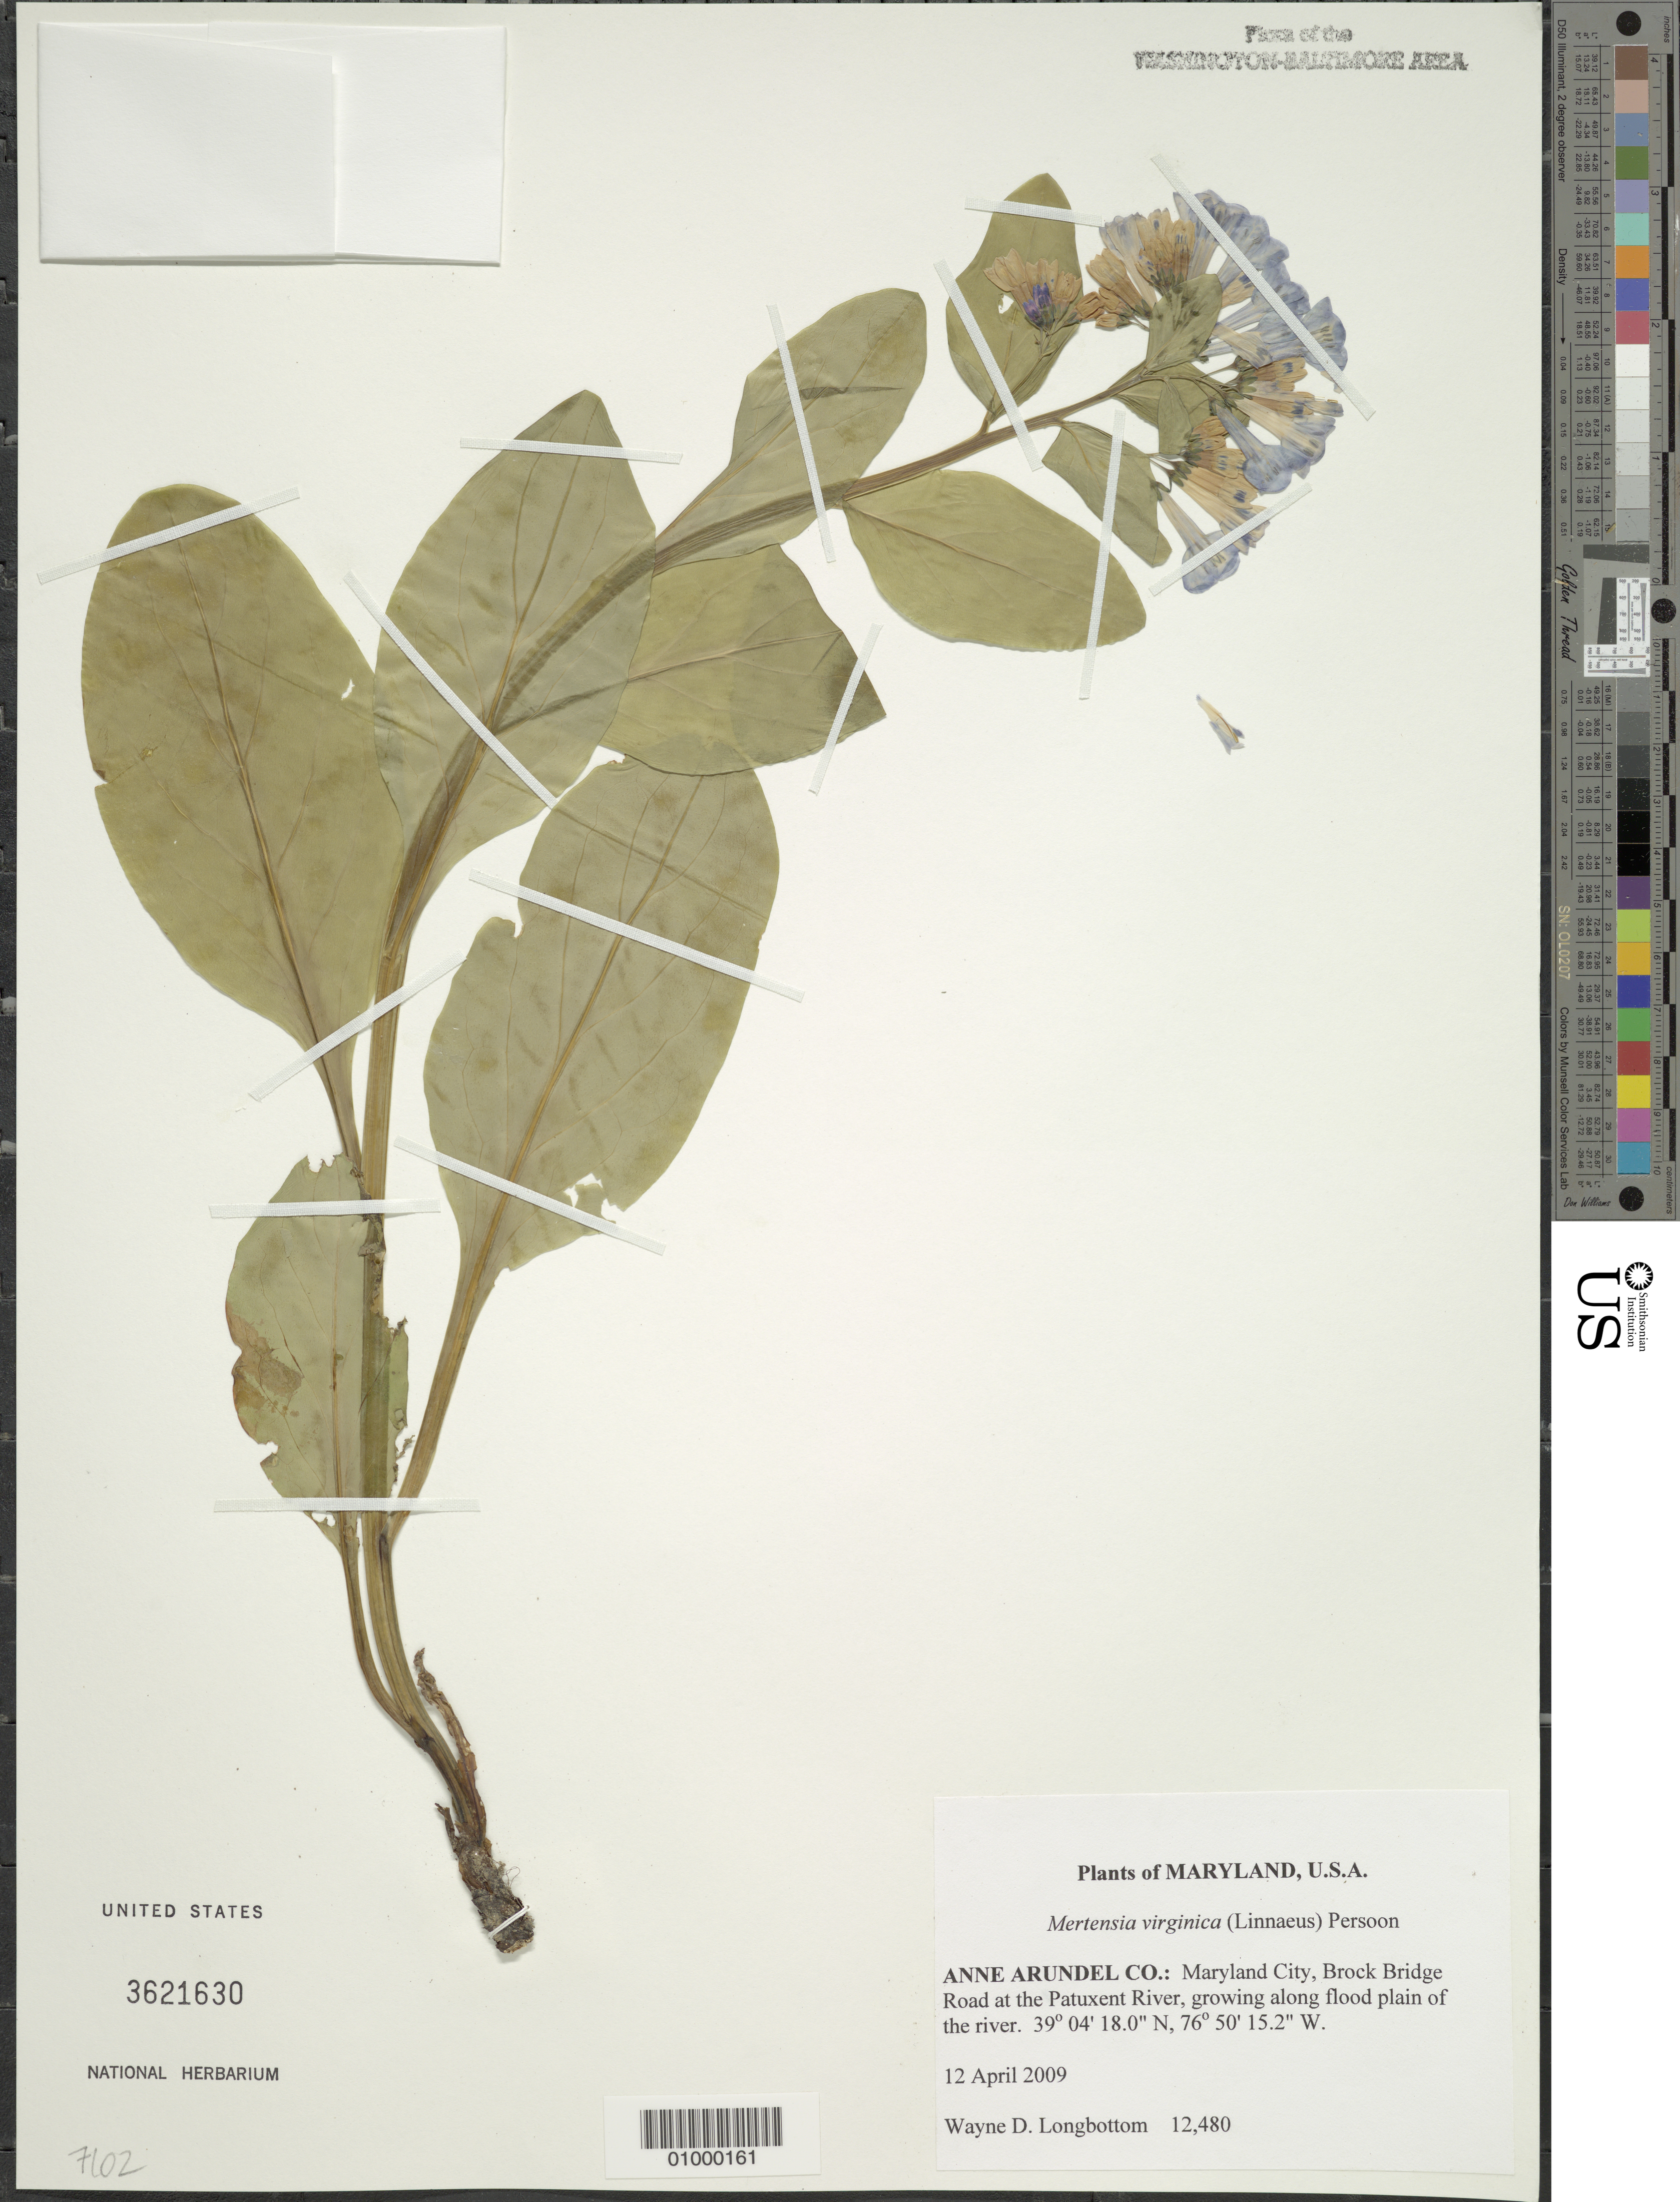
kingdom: Plantae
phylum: Tracheophyta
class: Magnoliopsida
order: Boraginales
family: Boraginaceae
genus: Mertensia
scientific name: Mertensia virginica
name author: (L.) Pers. ex Link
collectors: W. D. Longbottom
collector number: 12480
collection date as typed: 12 April 2009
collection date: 2009-04-12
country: United States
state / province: Maryland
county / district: Anne Arundel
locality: Maryland City, Brock Bridge Road at the Patuxent River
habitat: growing along flood plain of the river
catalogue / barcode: US 3621630